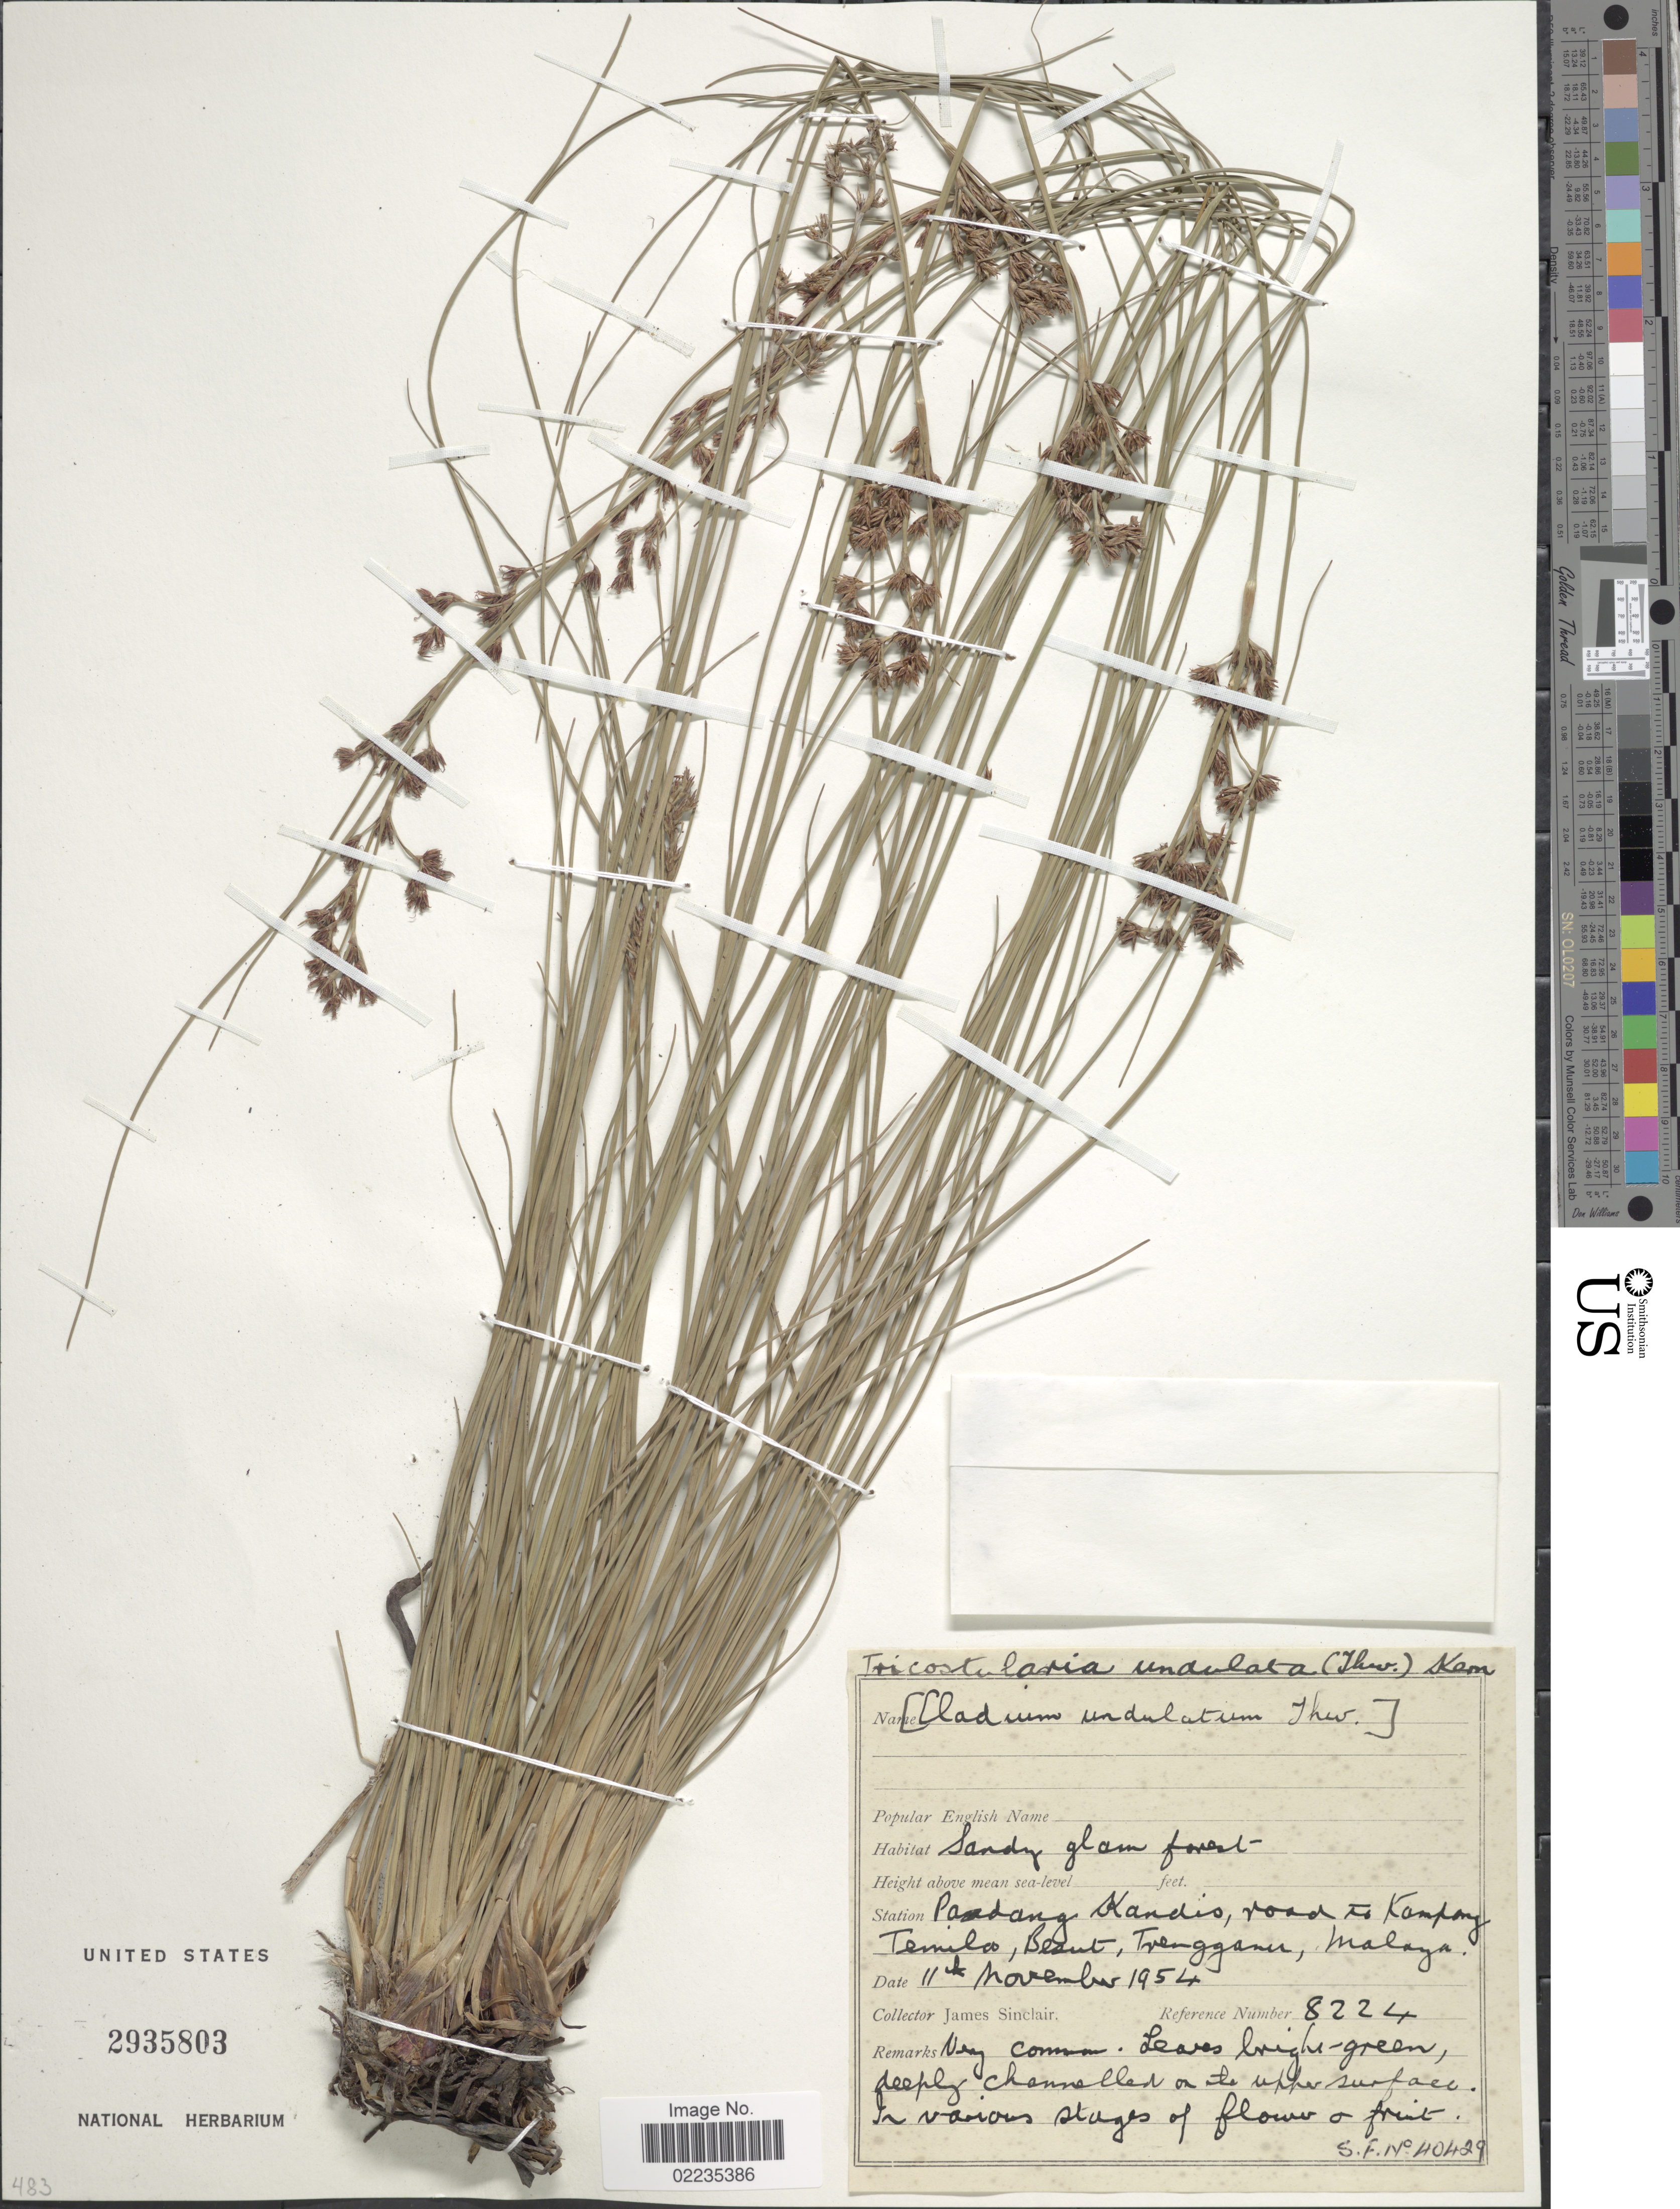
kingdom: Plantae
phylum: Tracheophyta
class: Liliopsida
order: Poales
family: Cyperaceae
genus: Anthelepis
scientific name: Anthelepis undulata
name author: (Thwaites) R.L. Barrett et al.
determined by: Strong, Mark T., (BOT), Smithsonian Institution - National Museum of Natural History (UNITED STATES)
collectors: J. Sinclair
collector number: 8224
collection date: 1954-11-11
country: Malaysia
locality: Padang Kandis, road to Kampay Temilo, Besut, Trenggamer, Malaya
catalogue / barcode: US 2935803